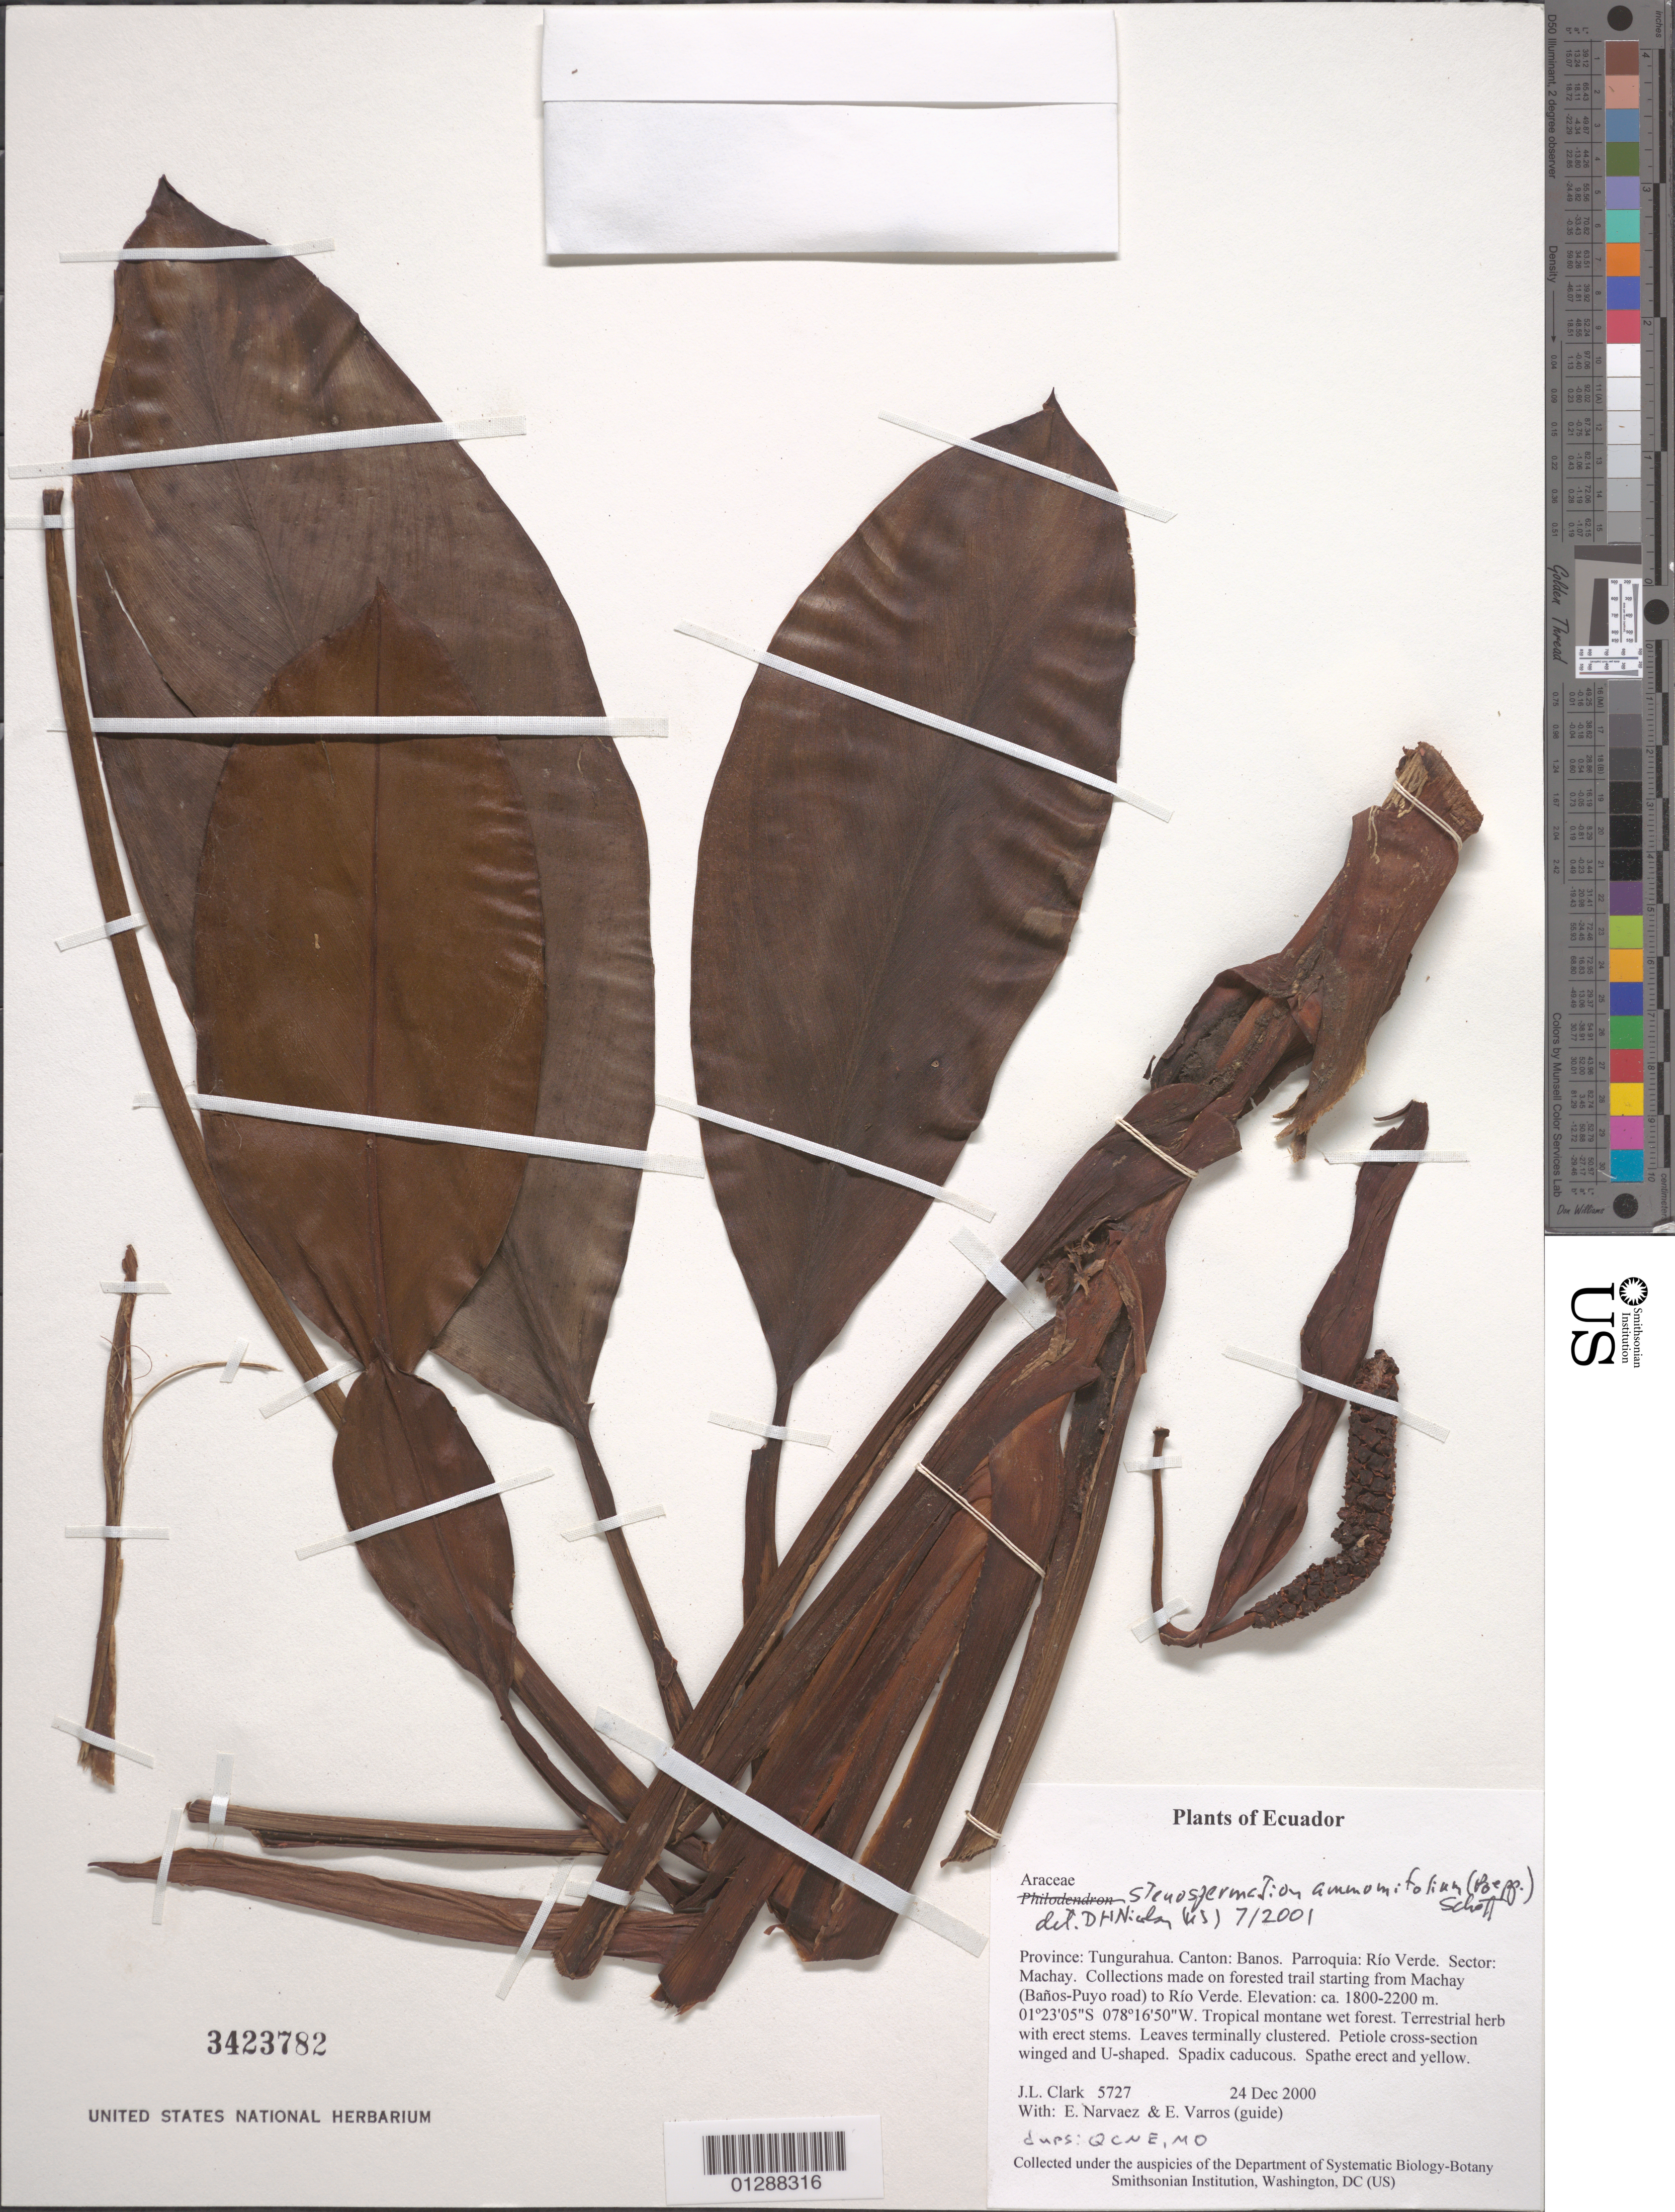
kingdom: Plantae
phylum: Tracheophyta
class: Liliopsida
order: Alismatales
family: Araceae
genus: Stenospermation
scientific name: Stenospermation amomifolium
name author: (Poepp.) Schott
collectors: J. L. Clark, E. Narváez & E. Varros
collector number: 5727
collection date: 2000-12-24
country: Ecuador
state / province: Tungurahua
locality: Canton: Banos. Parroquia: Río Verde. Sector: Machay. Starting from Machay (Baños-Puyo road) to Río Verde.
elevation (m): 1800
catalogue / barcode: US 3423782